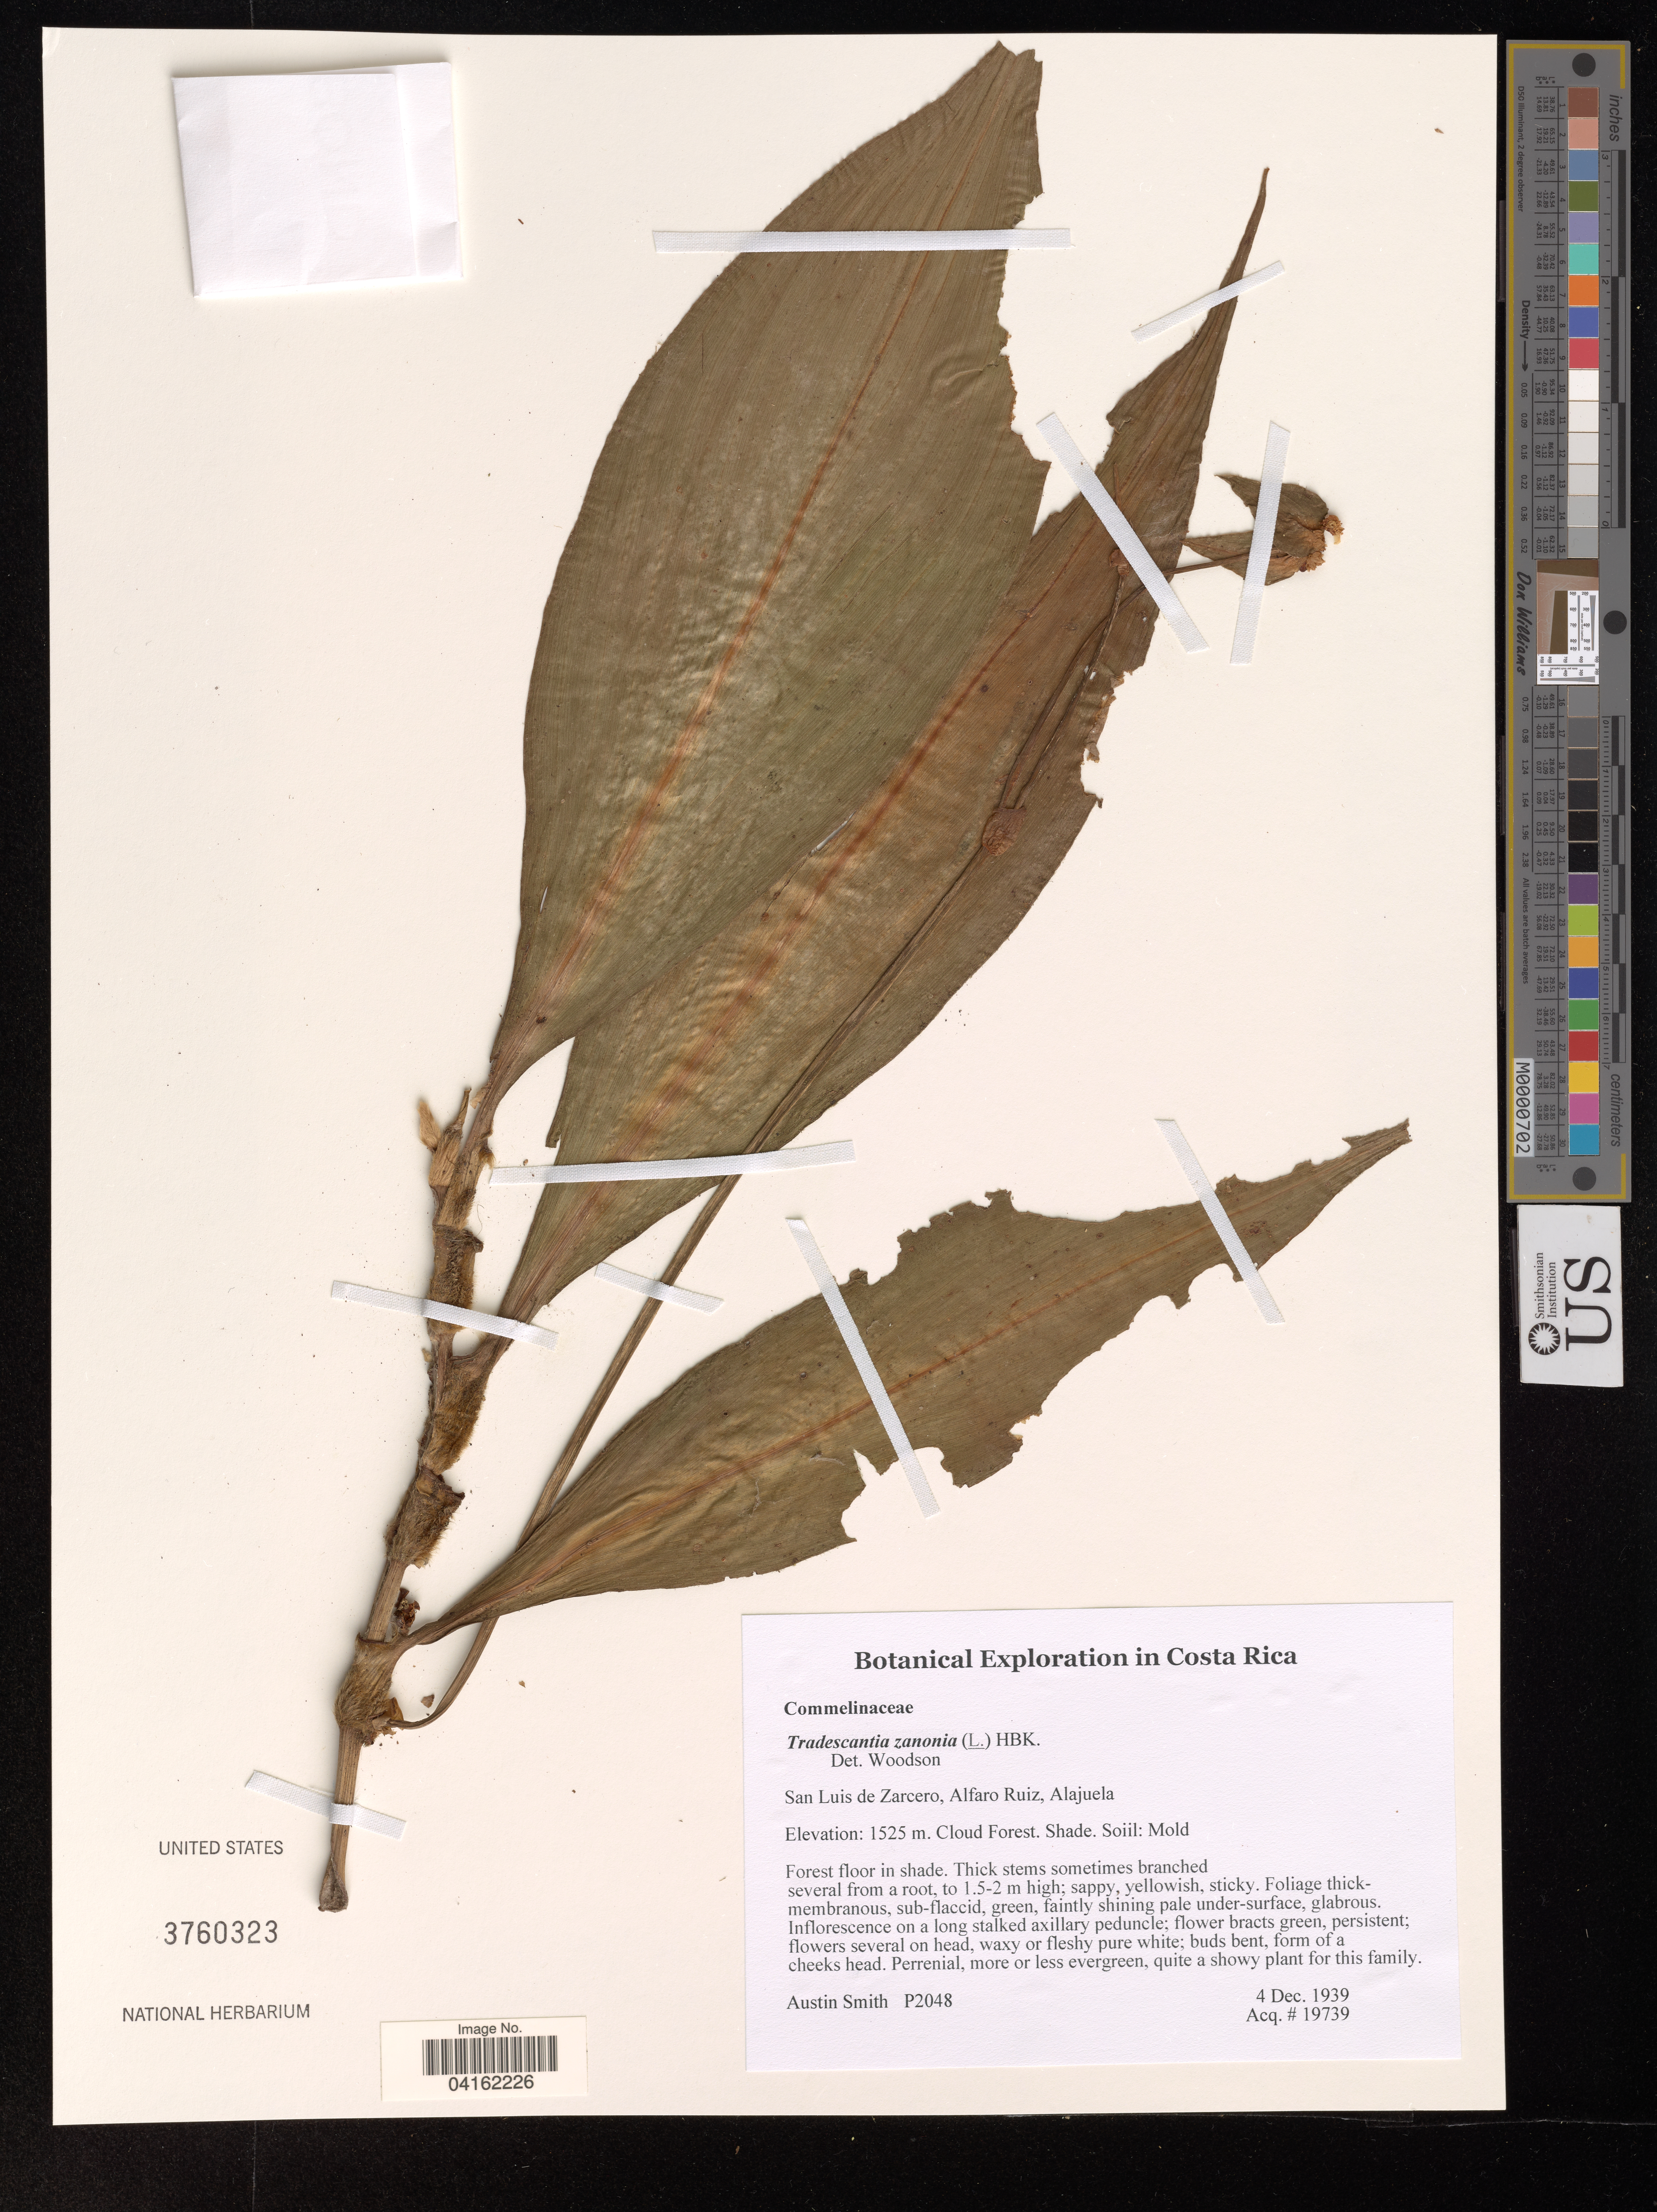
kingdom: Plantae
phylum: Tracheophyta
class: Liliopsida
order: Commelinales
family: Commelinaceae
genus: Tradescantia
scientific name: Tradescantia zanonia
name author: (L.) Sw.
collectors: A. Smith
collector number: P2048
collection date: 1939-12-04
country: Costa Rica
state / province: Alajuela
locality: San Luis de Zarcero, Alfaro Ruiz.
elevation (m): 1525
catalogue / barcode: US 3760323